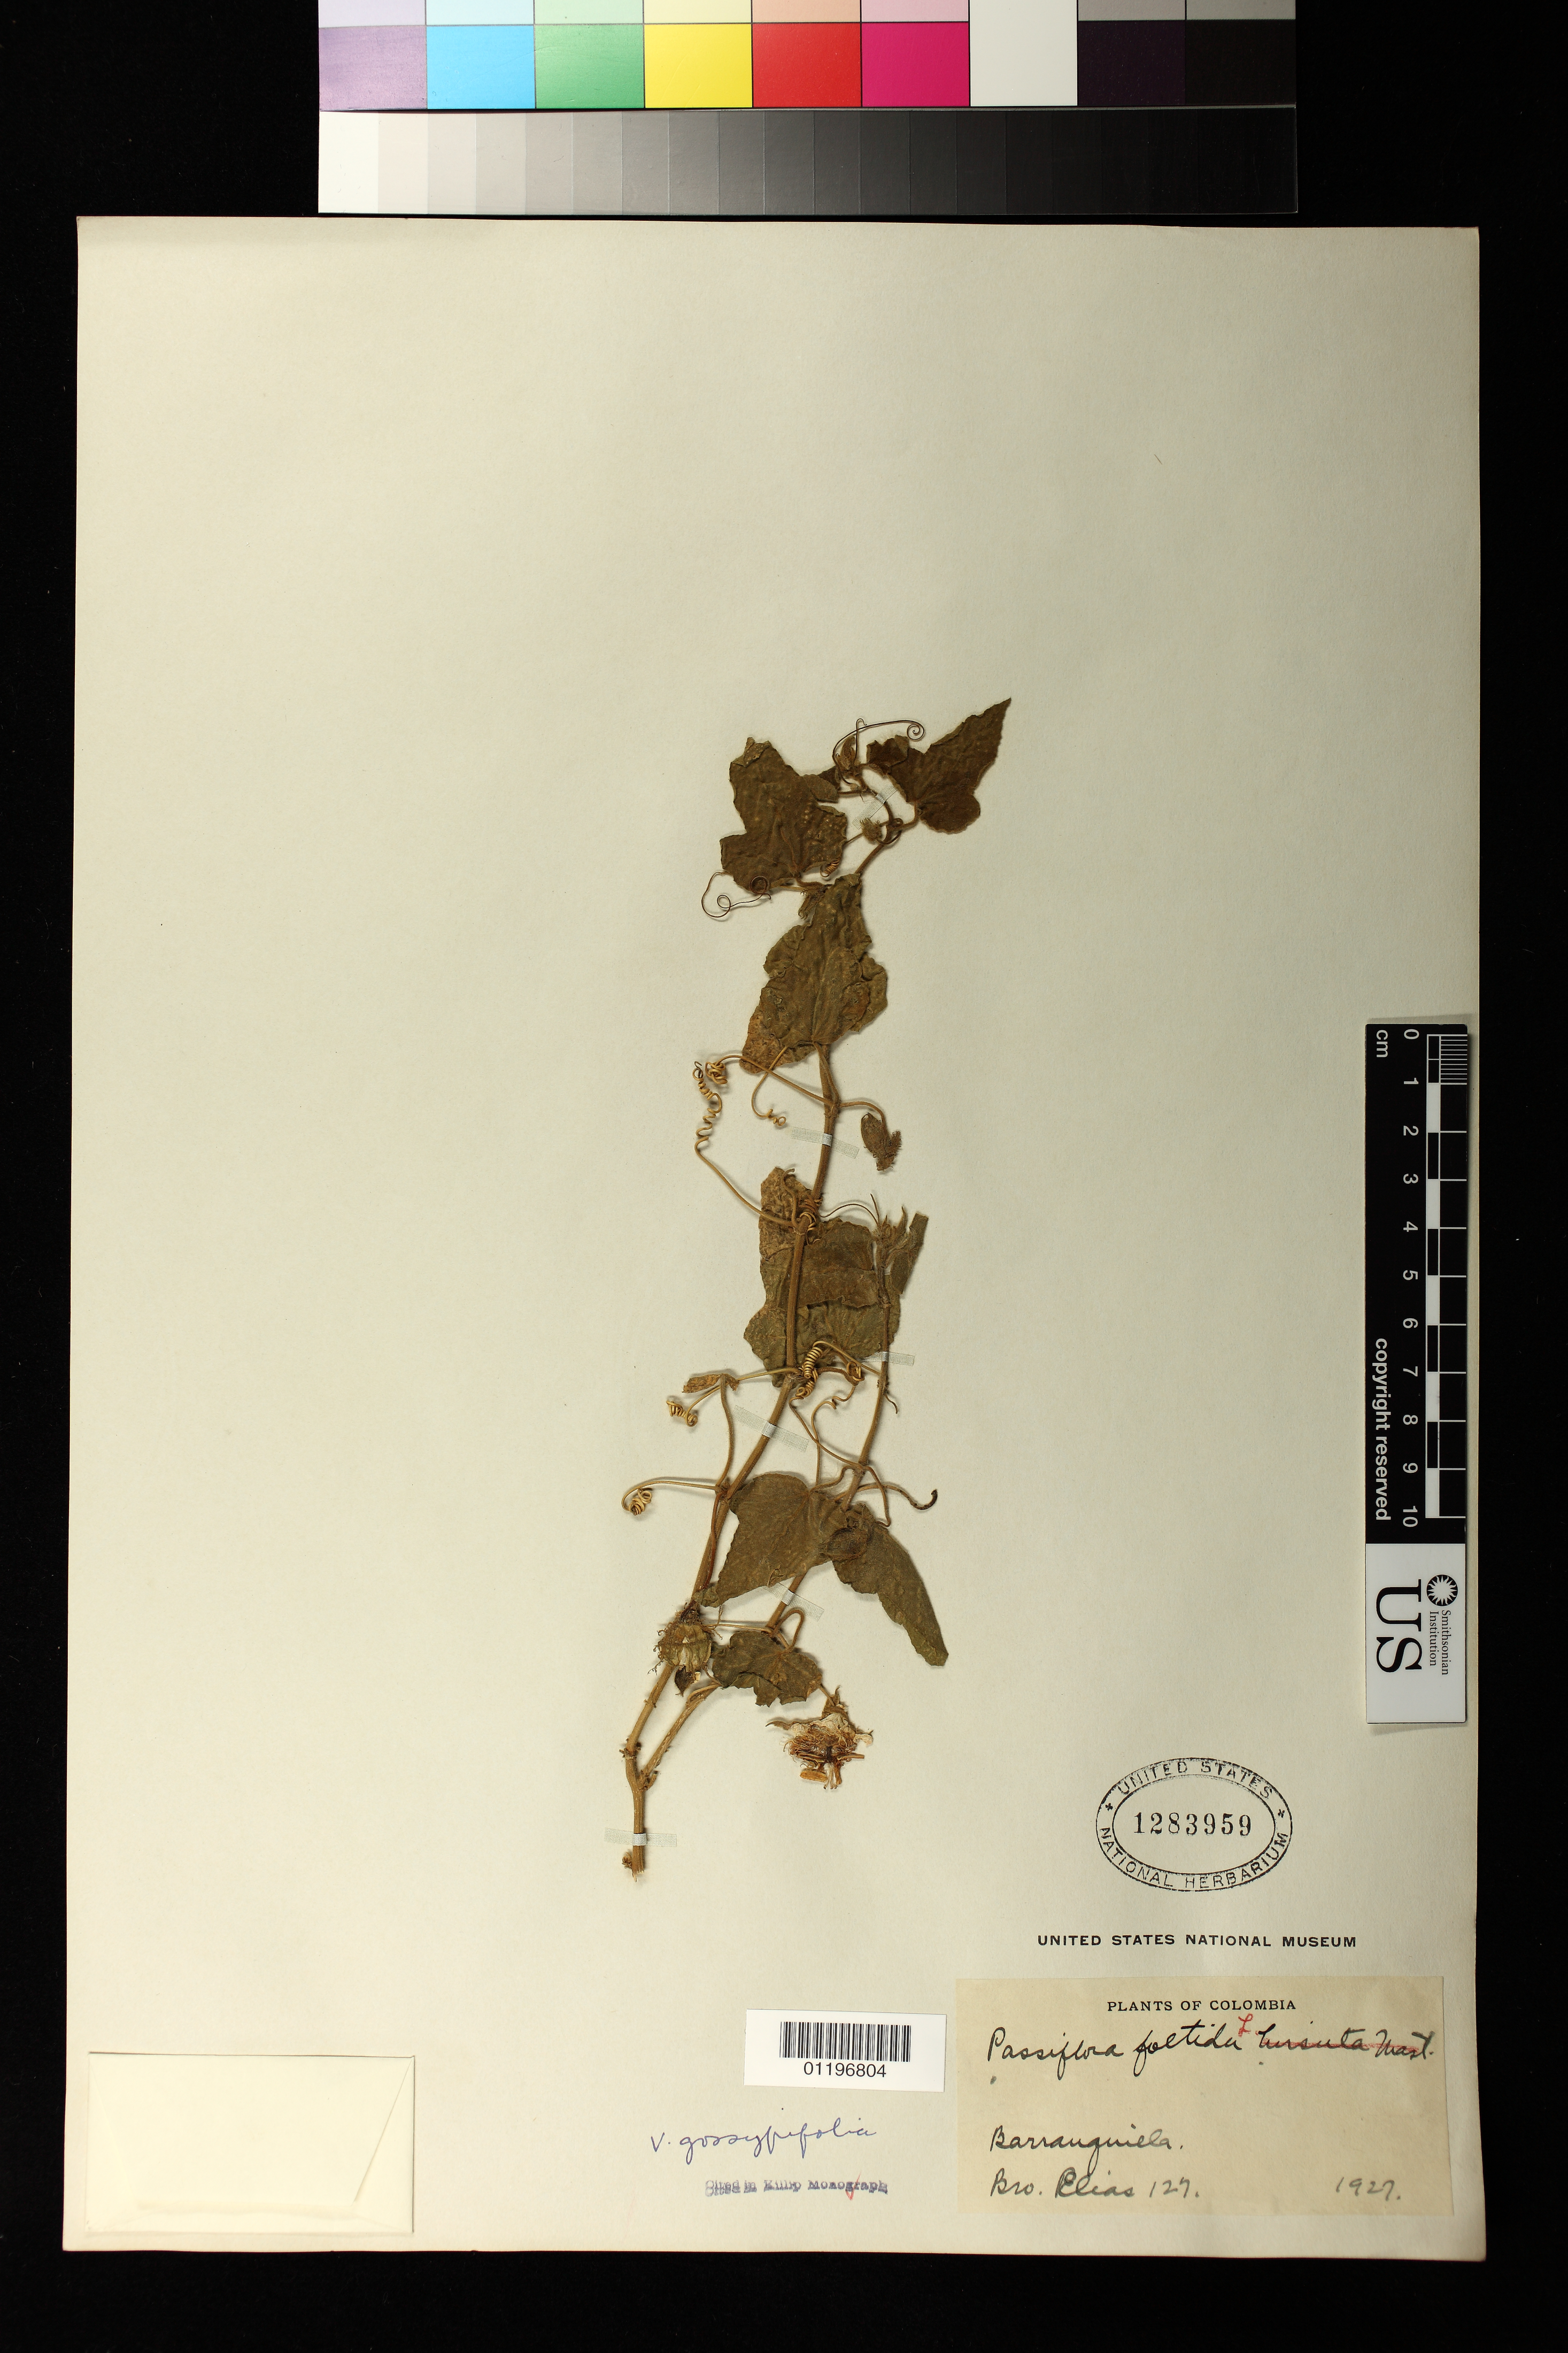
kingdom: Plantae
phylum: Tracheophyta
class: Magnoliopsida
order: Malpighiales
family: Passifloraceae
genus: Passiflora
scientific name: Passiflora foetida var. gossypiifolia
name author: (Desv.) Mast.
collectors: Bro. Elias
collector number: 127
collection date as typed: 1927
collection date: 1927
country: Colombia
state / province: Atlántico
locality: Barranquilla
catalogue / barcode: US 1283959